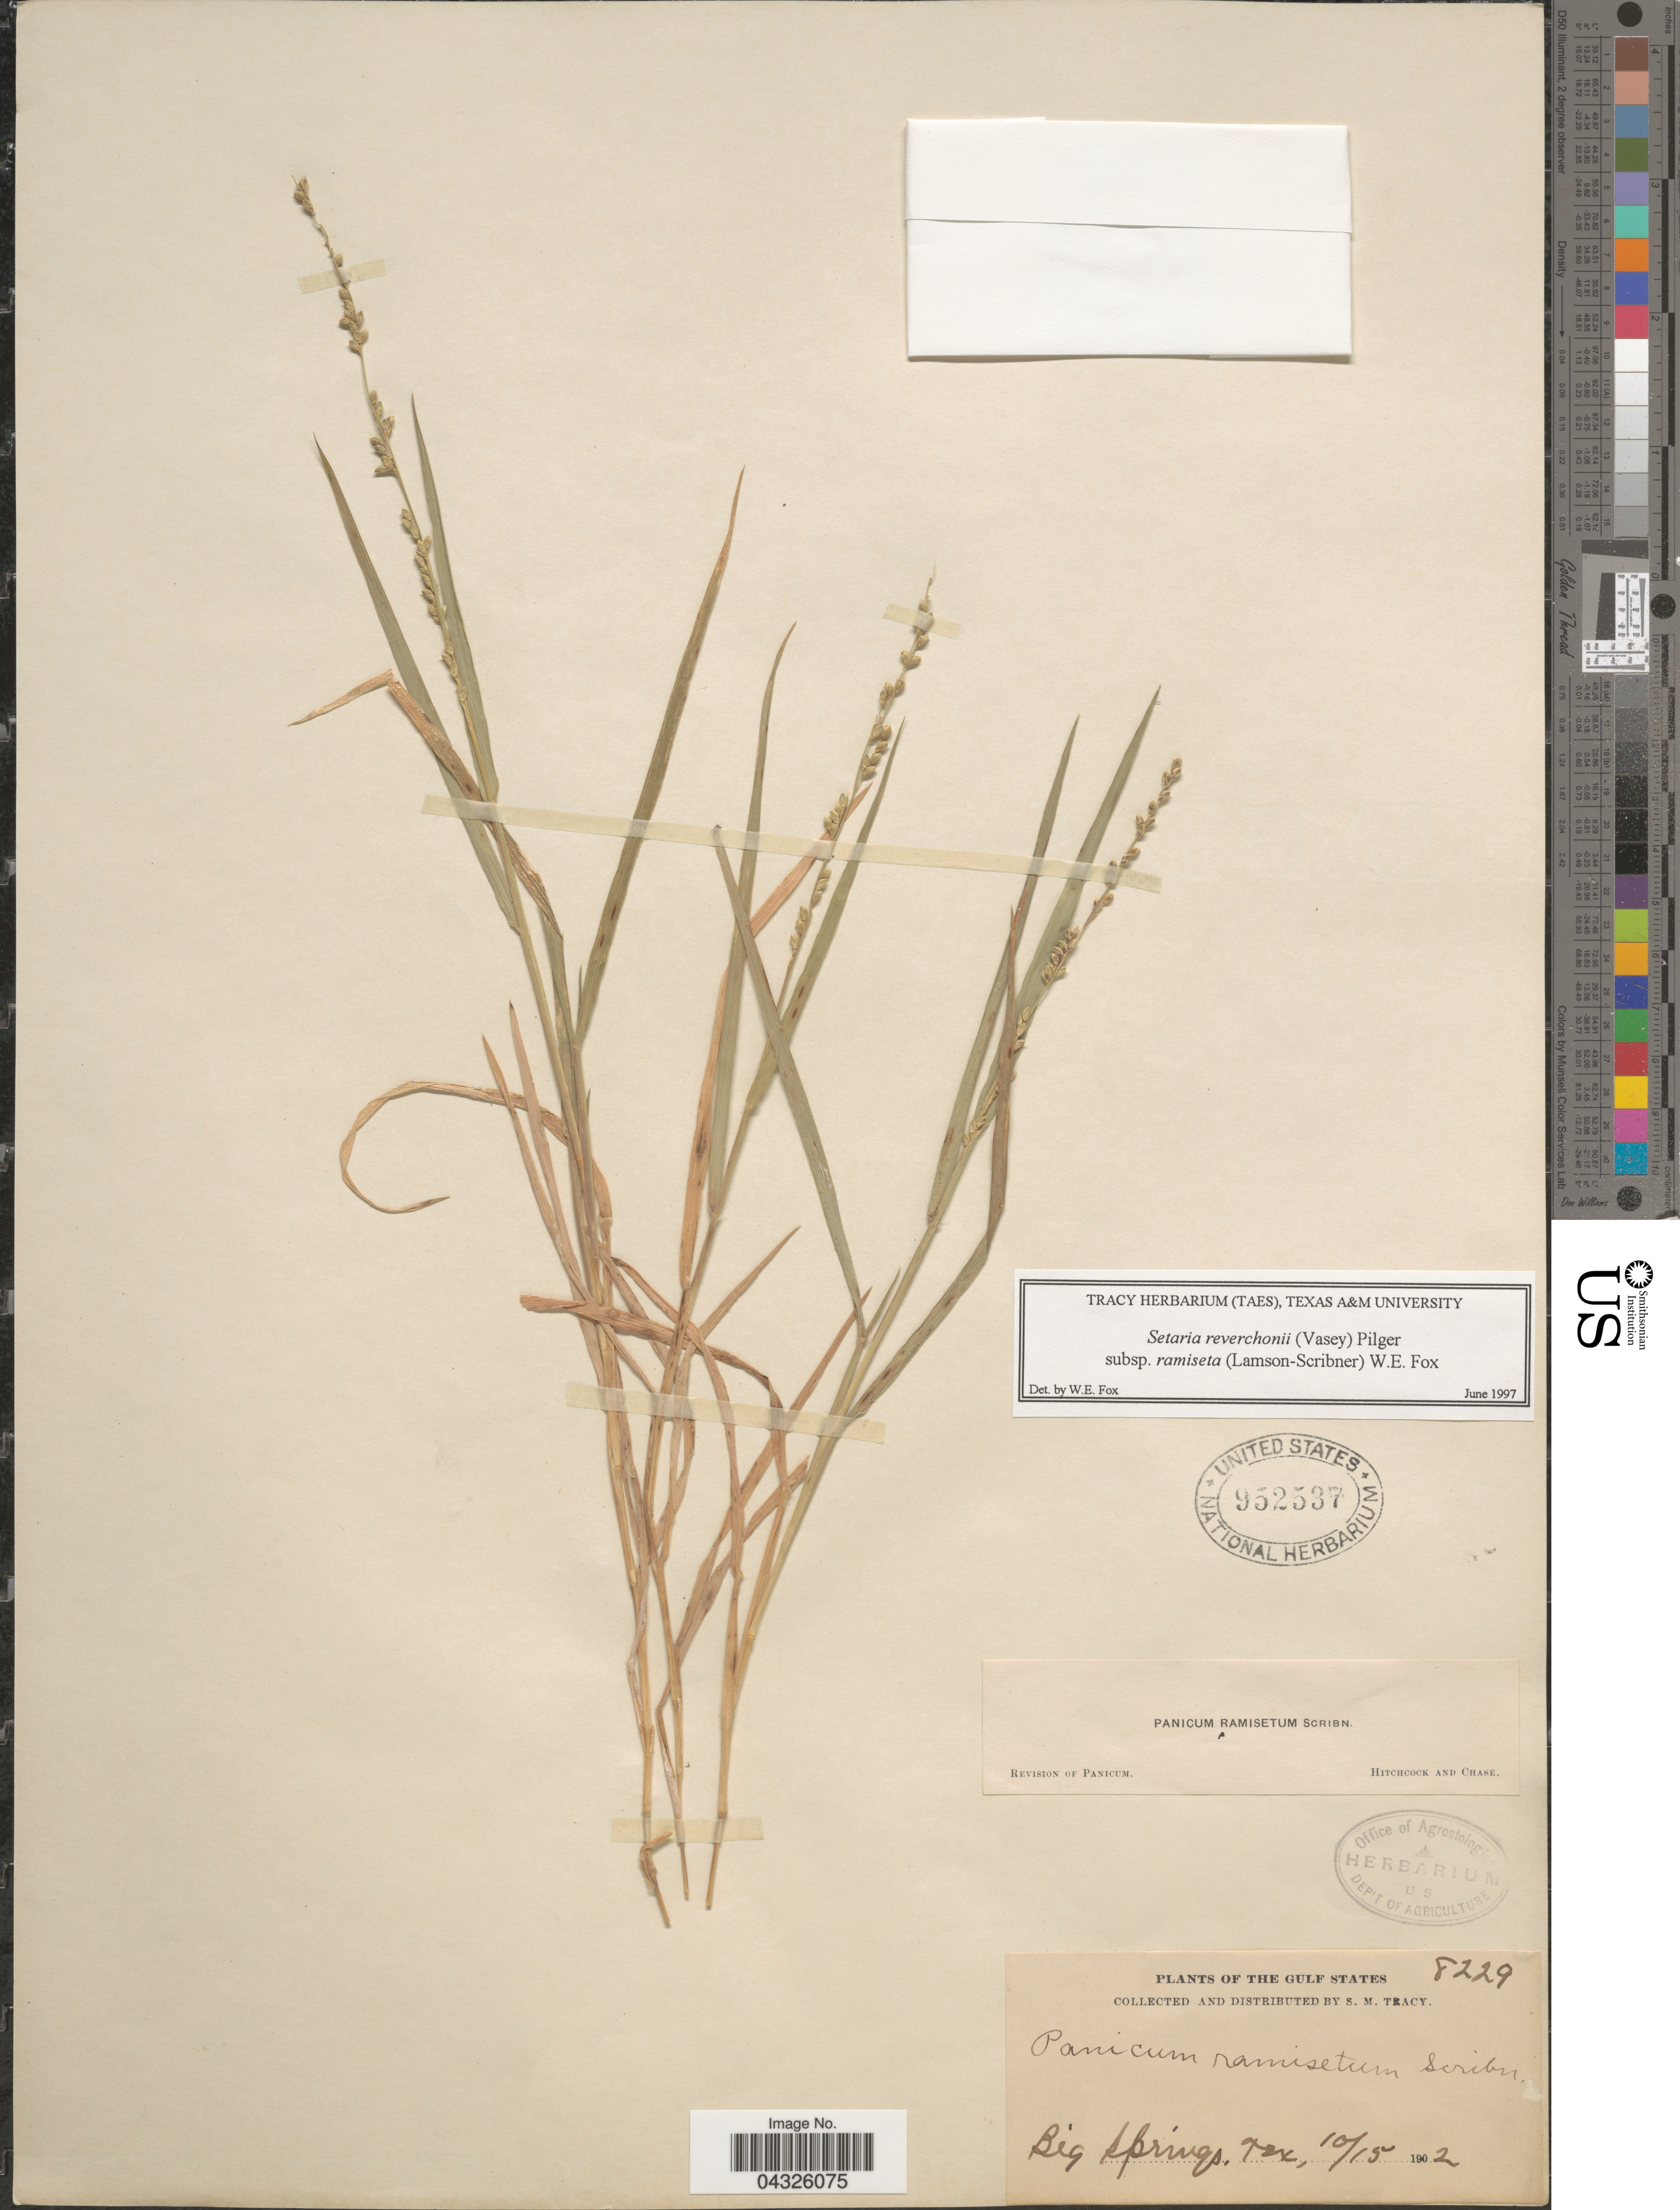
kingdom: Plantae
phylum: Tracheophyta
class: Liliopsida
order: Poales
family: Poaceae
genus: Setaria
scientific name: Setaria reverchonii subsp. ramiseta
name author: (Scribn.) W.E. Fox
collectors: S. M. Tracy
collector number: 8229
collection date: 1902-10-15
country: United States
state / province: Texas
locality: The Gulf States. Big Springs.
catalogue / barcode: US 952537